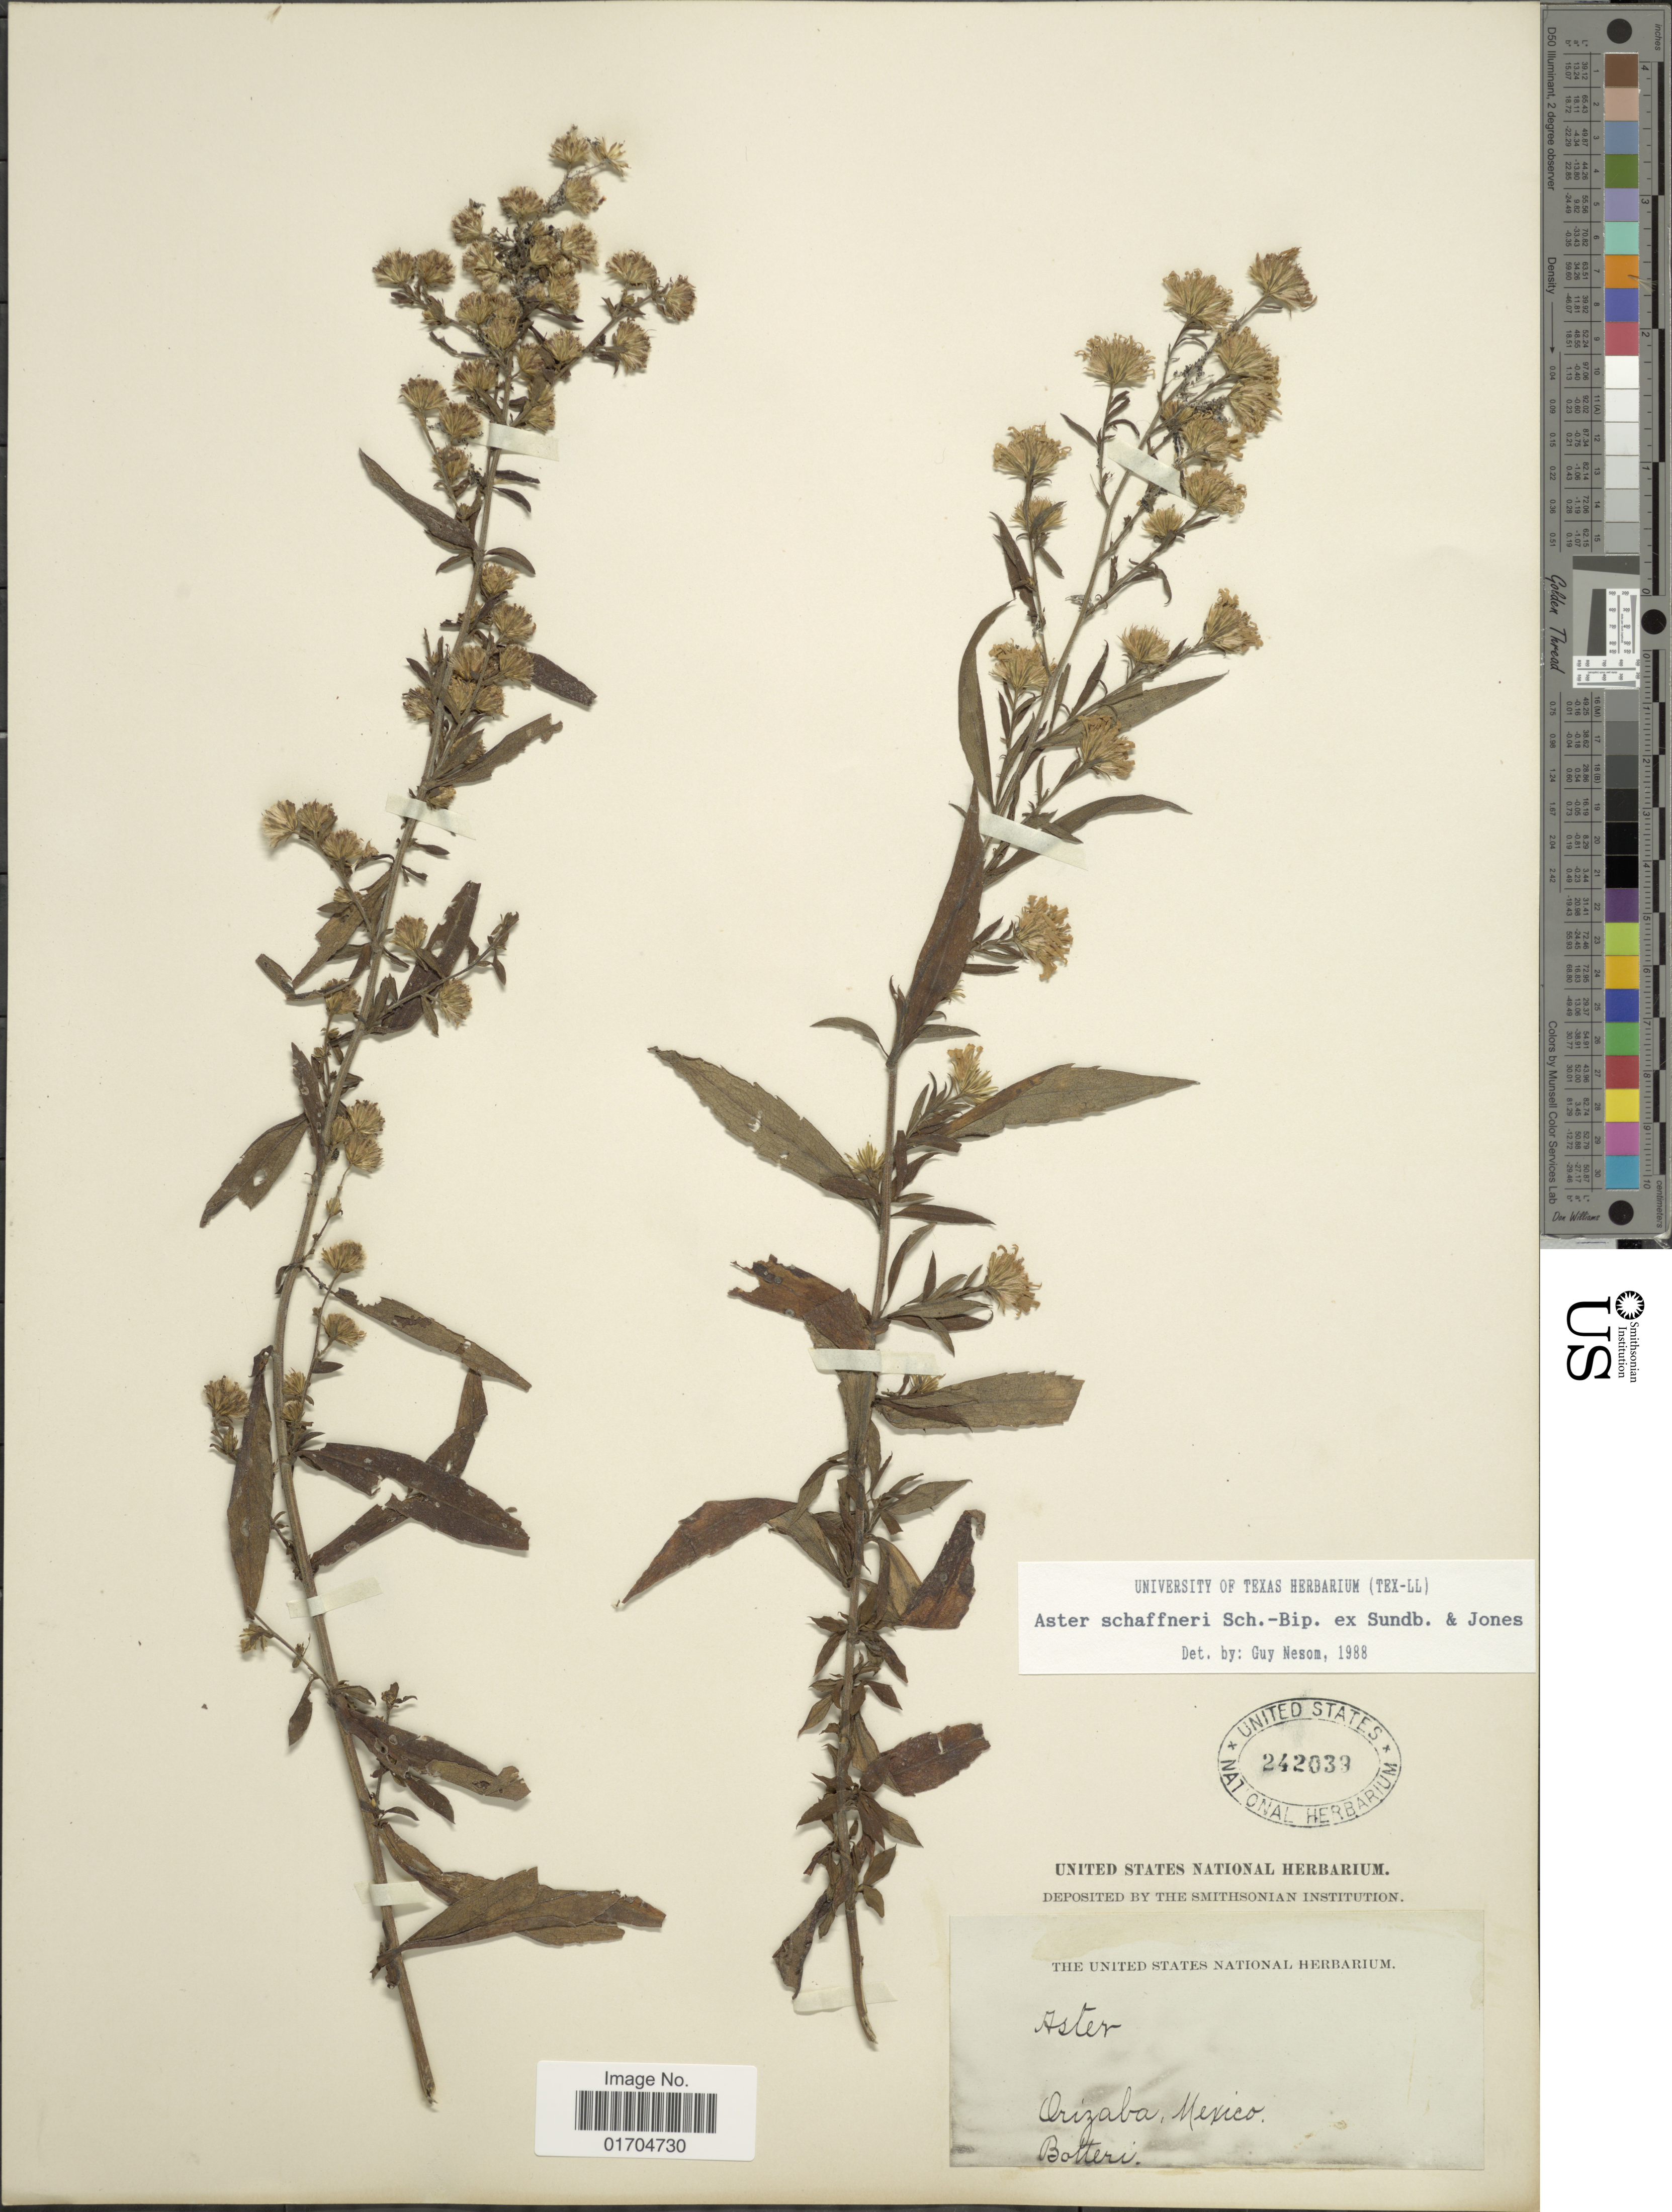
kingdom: Plantae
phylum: Tracheophyta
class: Magnoliopsida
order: Asterales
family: Asteraceae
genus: Symphyotrichum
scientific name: Symphyotrichum schaffneri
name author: (S.D. Sundb. & A.G. Jones) G.L. Nesom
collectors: -. Botteri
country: Mexico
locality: Orizaba.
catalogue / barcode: US 242039